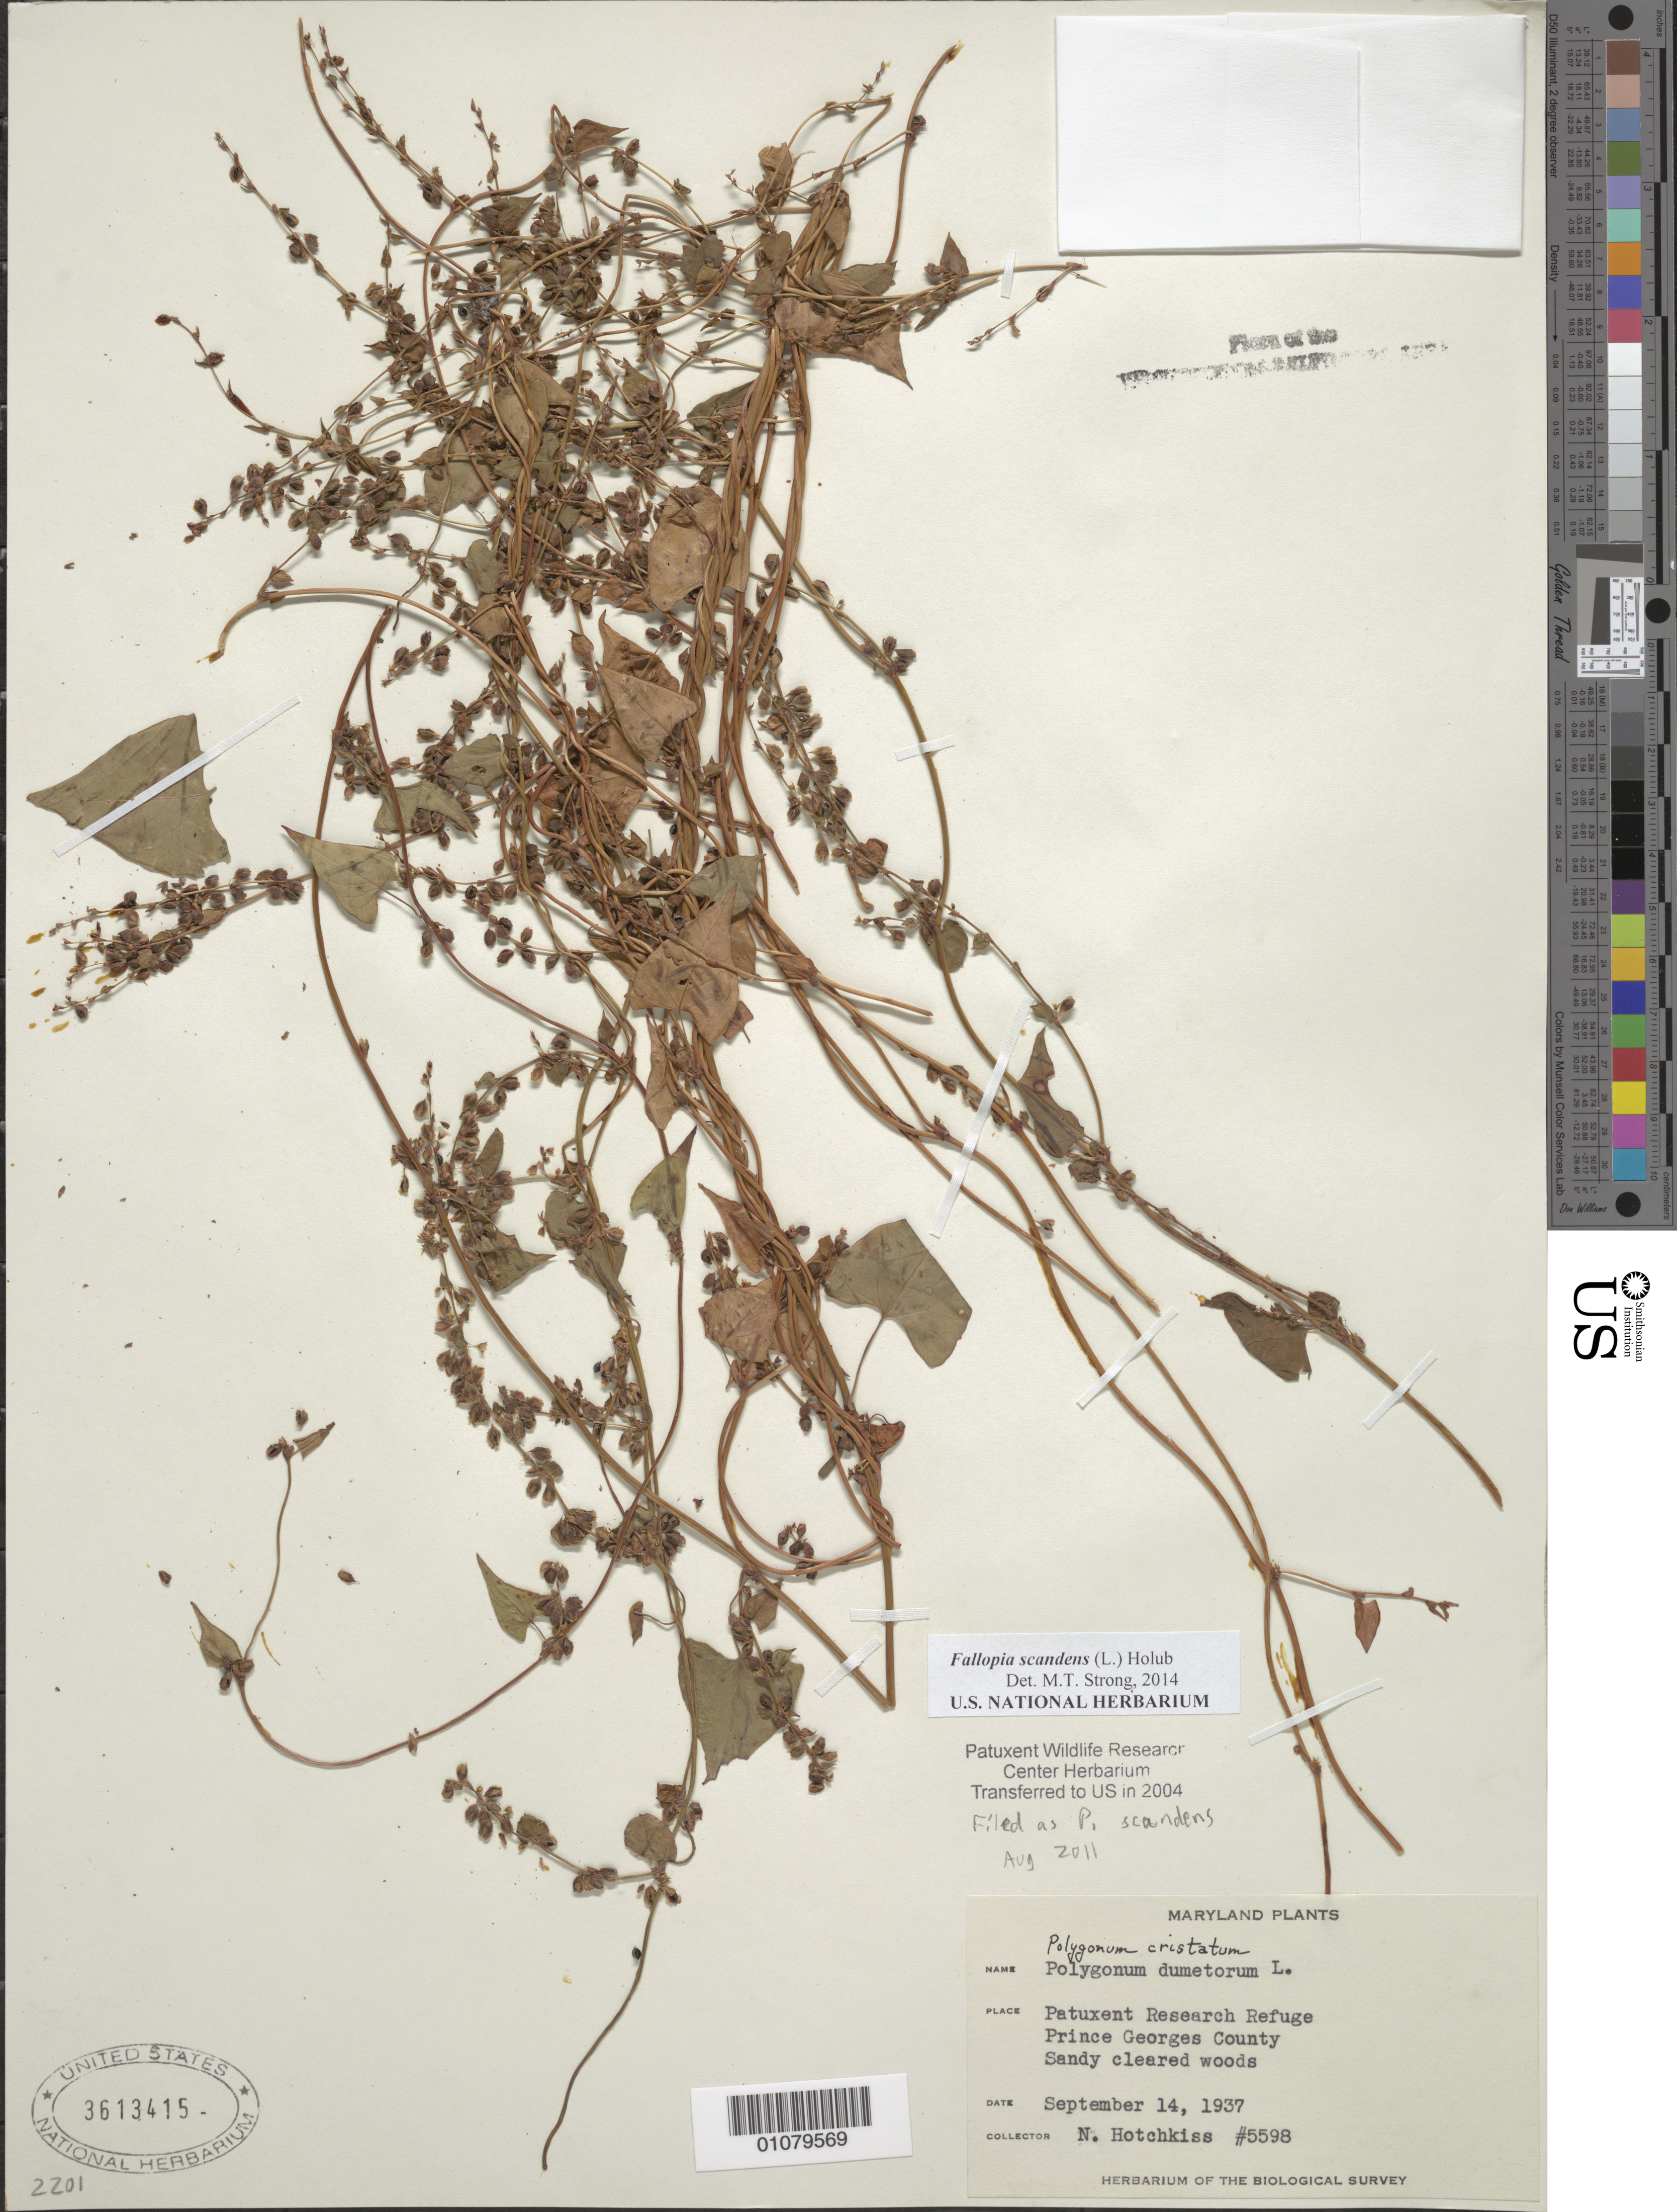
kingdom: Plantae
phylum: Tracheophyta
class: Magnoliopsida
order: Caryophyllales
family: Polygonaceae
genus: Fallopia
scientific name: Fallopia scandens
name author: (L.) Holub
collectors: N. Hotchkiss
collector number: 5598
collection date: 1937-09-14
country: United States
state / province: Maryland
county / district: Prince George's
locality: Patuxent Wildlife Refuge.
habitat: Sandy cleared woods.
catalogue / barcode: US 3613415